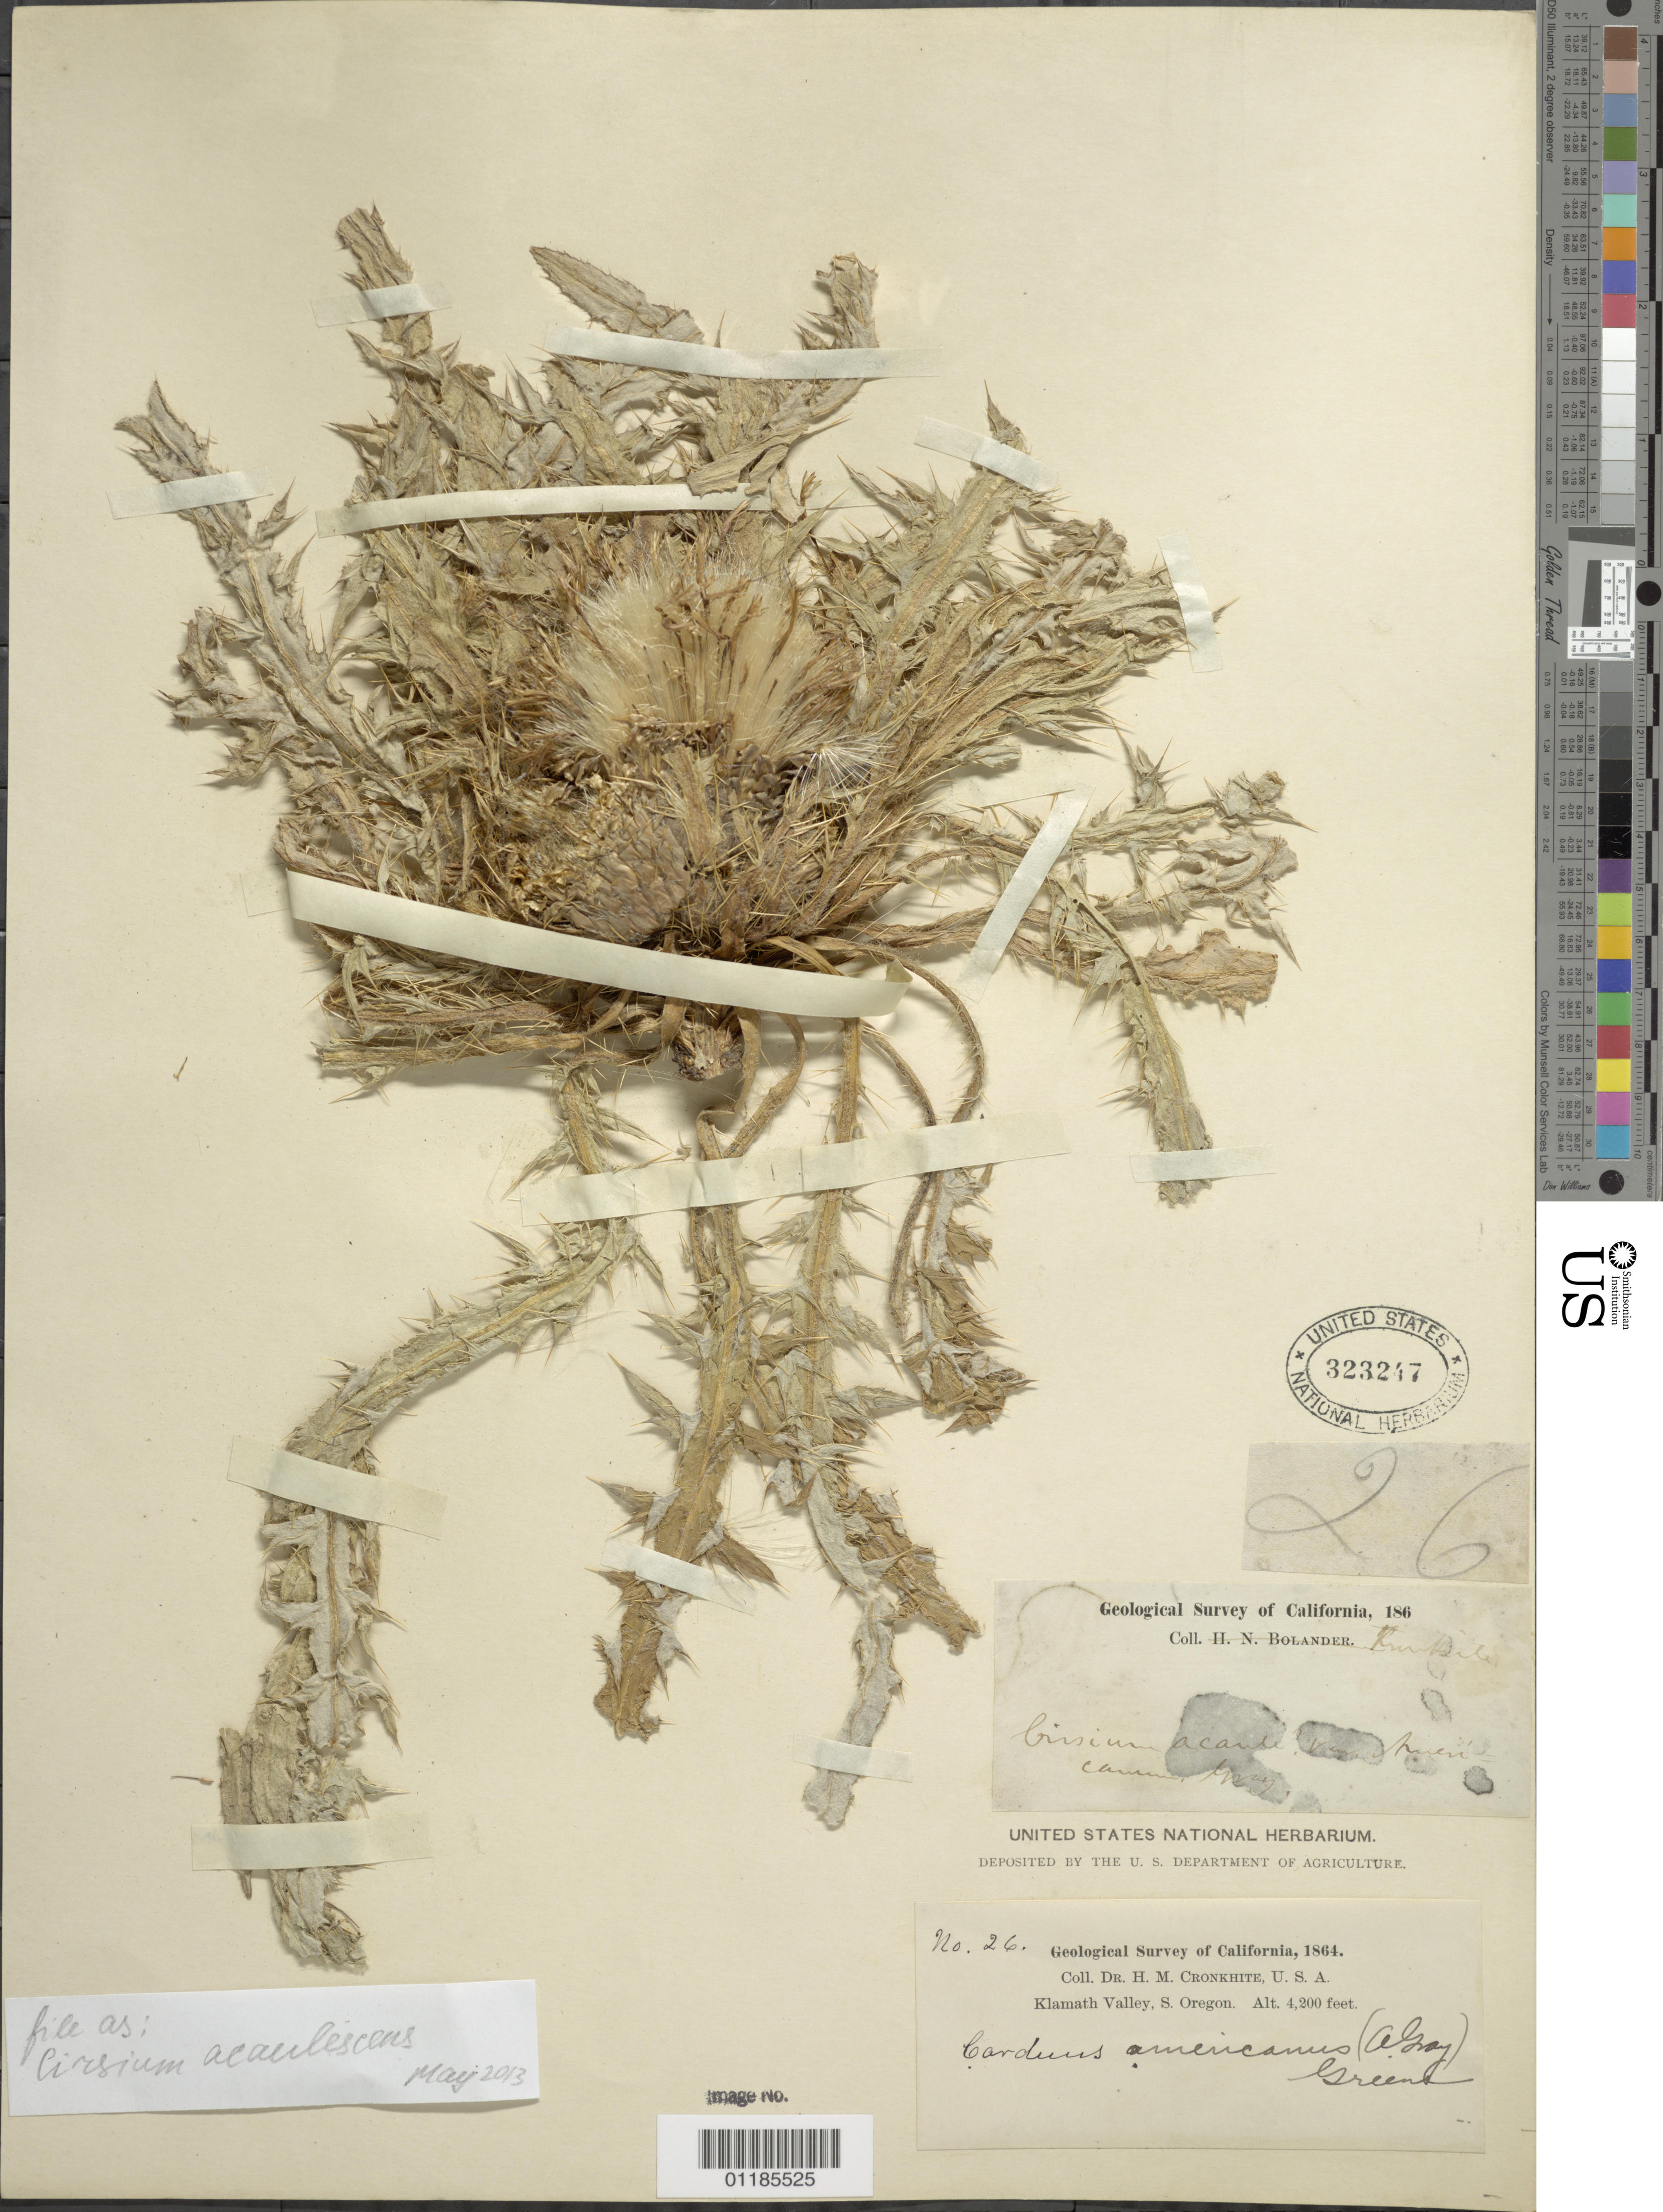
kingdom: Plantae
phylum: Tracheophyta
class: Magnoliopsida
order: Asterales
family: Asteraceae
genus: Cirsium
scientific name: Cirsium scariosum var. americanum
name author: (A. Gray) D.J. Keil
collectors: H. M. Cronkhite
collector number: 26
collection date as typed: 1864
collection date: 1864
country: United States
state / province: Oregon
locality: Klamath Valley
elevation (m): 1280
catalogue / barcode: US 323247